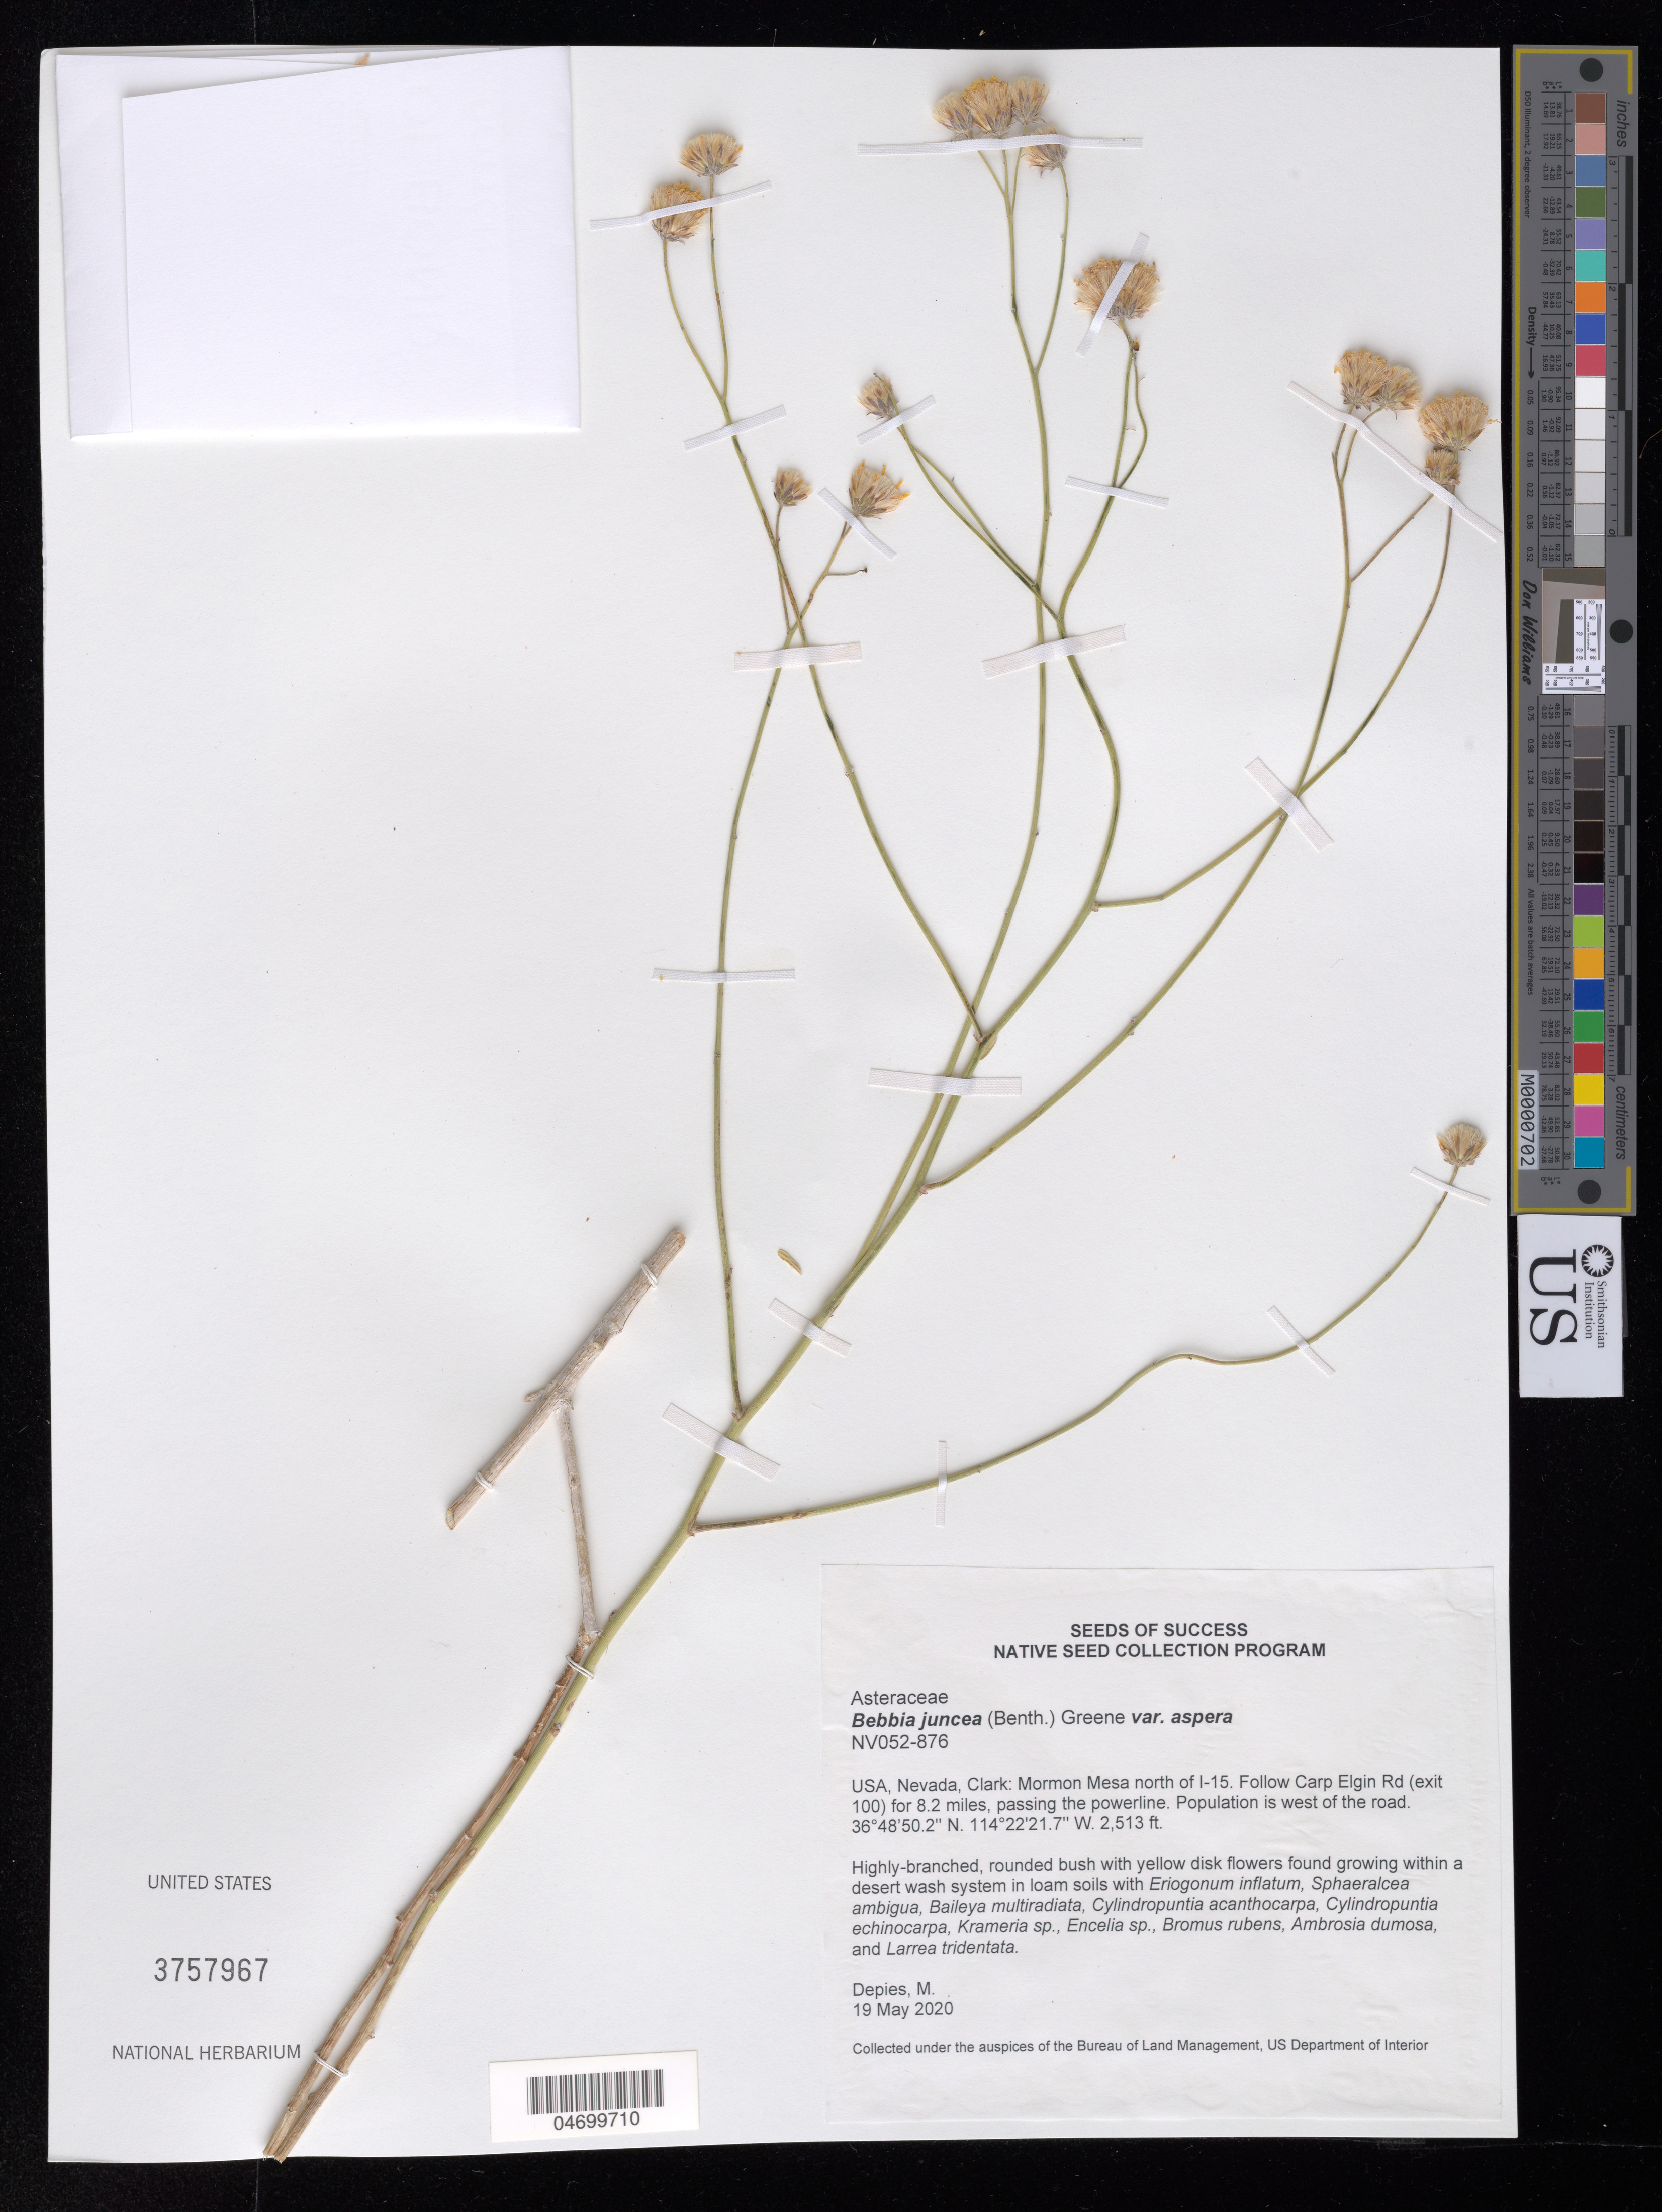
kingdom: Plantae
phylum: Tracheophyta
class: Magnoliopsida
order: Asterales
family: Asteraceae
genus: Bebbia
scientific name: Bebbia juncea var. aspera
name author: Greene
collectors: M. Depies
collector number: NV052-876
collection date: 2020-05-19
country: United States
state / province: Nevada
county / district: Clark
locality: Mormon Mesa N of I-15.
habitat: Desert was system. Loam soils. With Baileya multiradiata, Krameria sp., Encelia sp., Bromus rubens, etc.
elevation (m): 766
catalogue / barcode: US 3757967